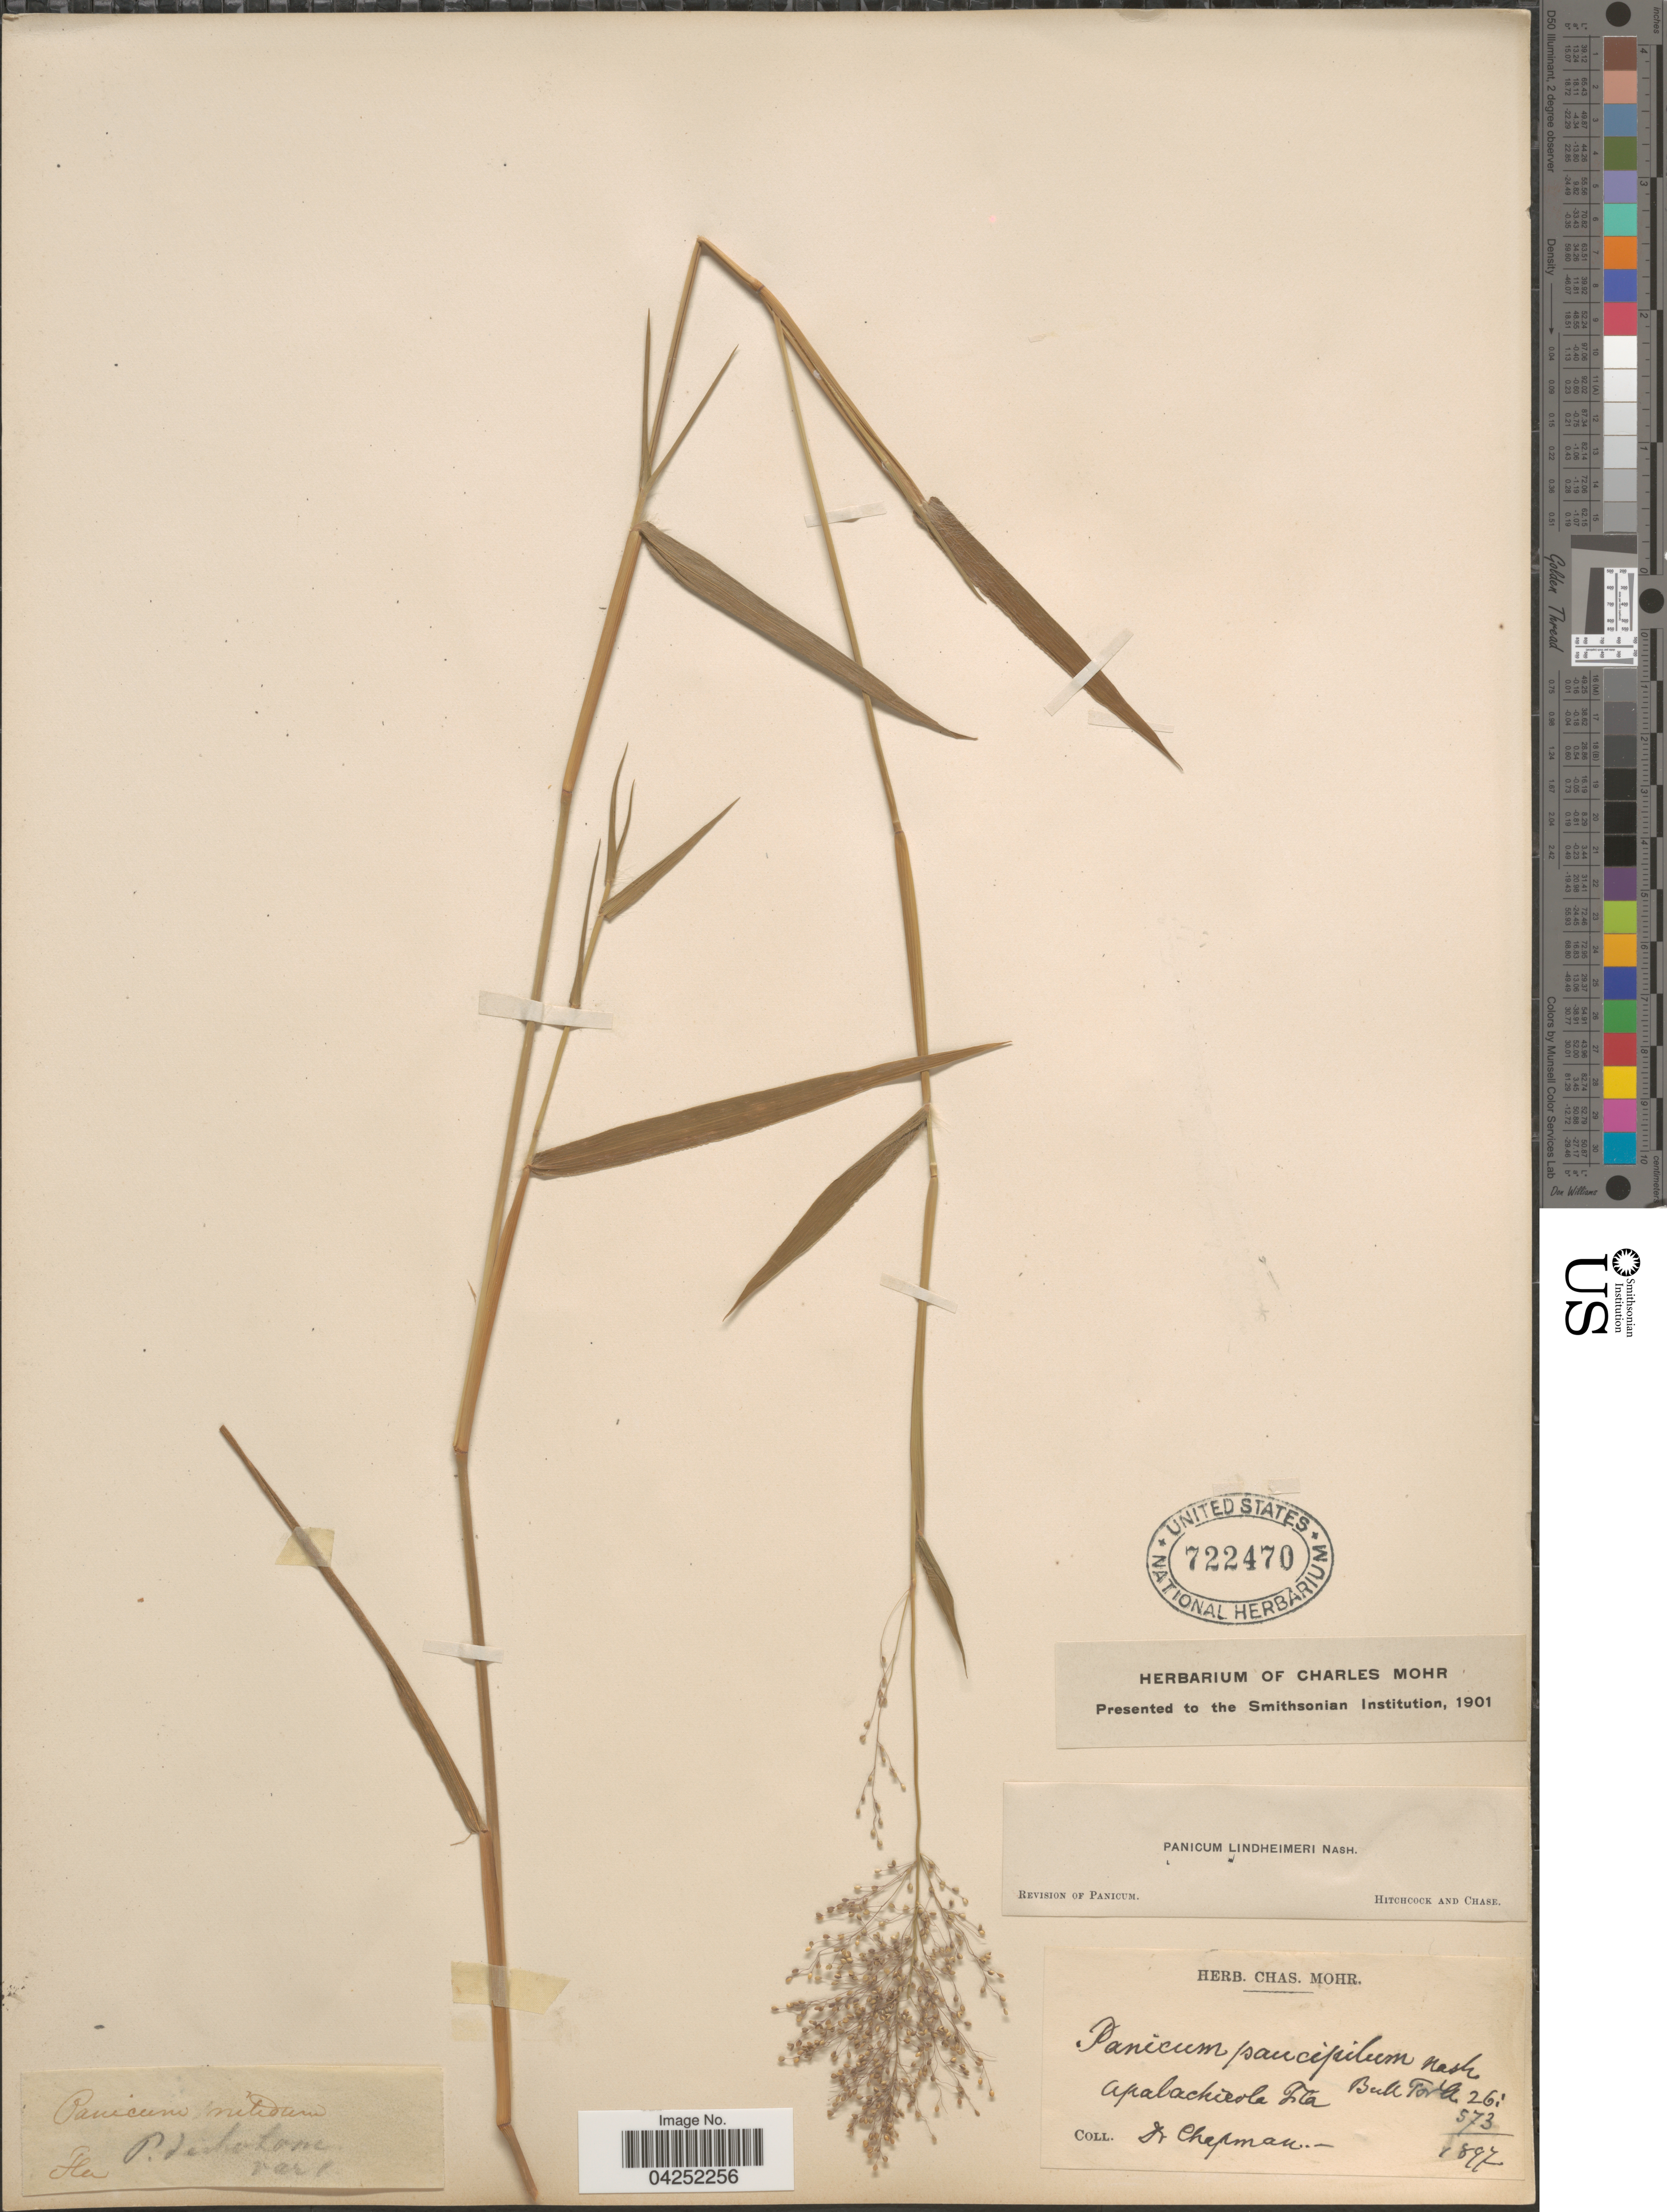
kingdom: Plantae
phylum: Tracheophyta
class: Liliopsida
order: Poales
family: Poaceae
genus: Dichanthelium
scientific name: Dichanthelium acuminatum var. lindheimeri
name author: (Nash) Gould & C.A. Clark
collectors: A. Chapman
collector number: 573/1897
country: United States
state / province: Florida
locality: Apalachicola.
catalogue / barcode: US 722470